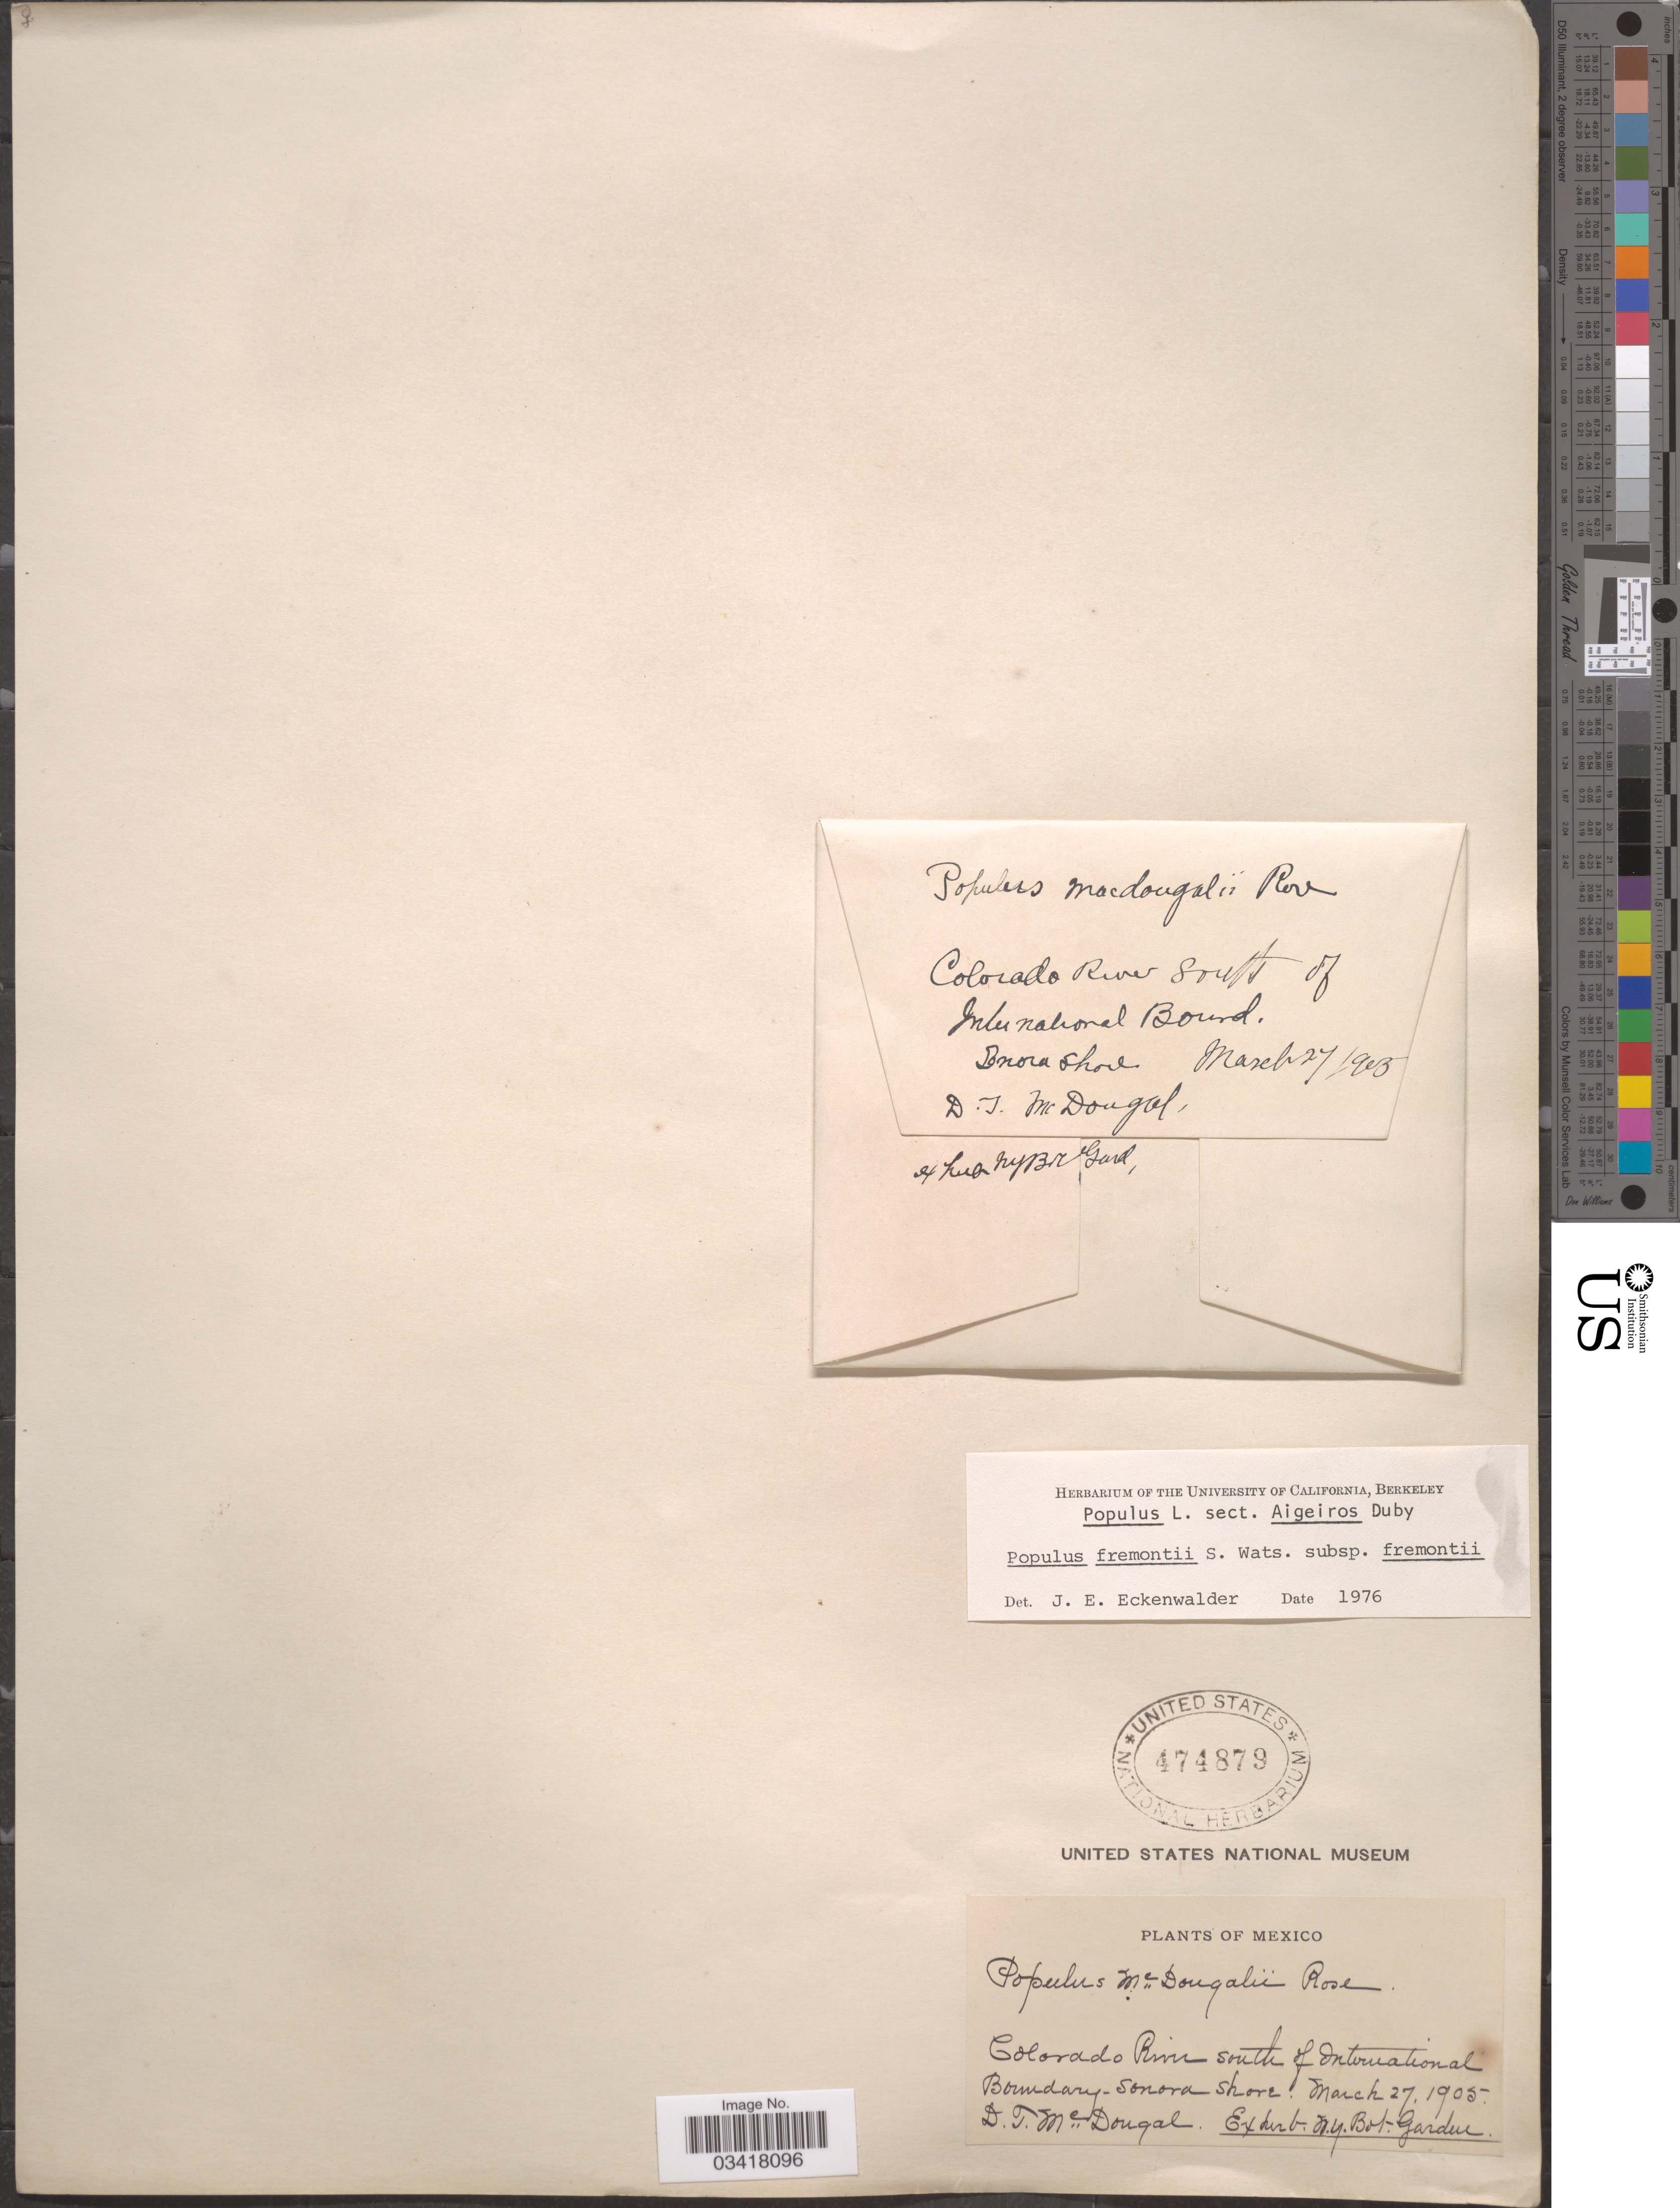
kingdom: Plantae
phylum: Tracheophyta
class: Magnoliopsida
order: Malpighiales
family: Salicaceae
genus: Populus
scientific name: Populus fremontii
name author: S. Watson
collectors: D. McDougal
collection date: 1905-03-27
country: Mexico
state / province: Sonora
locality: Colorado River south of International Boundary-Sonora shore.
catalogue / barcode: US 474879